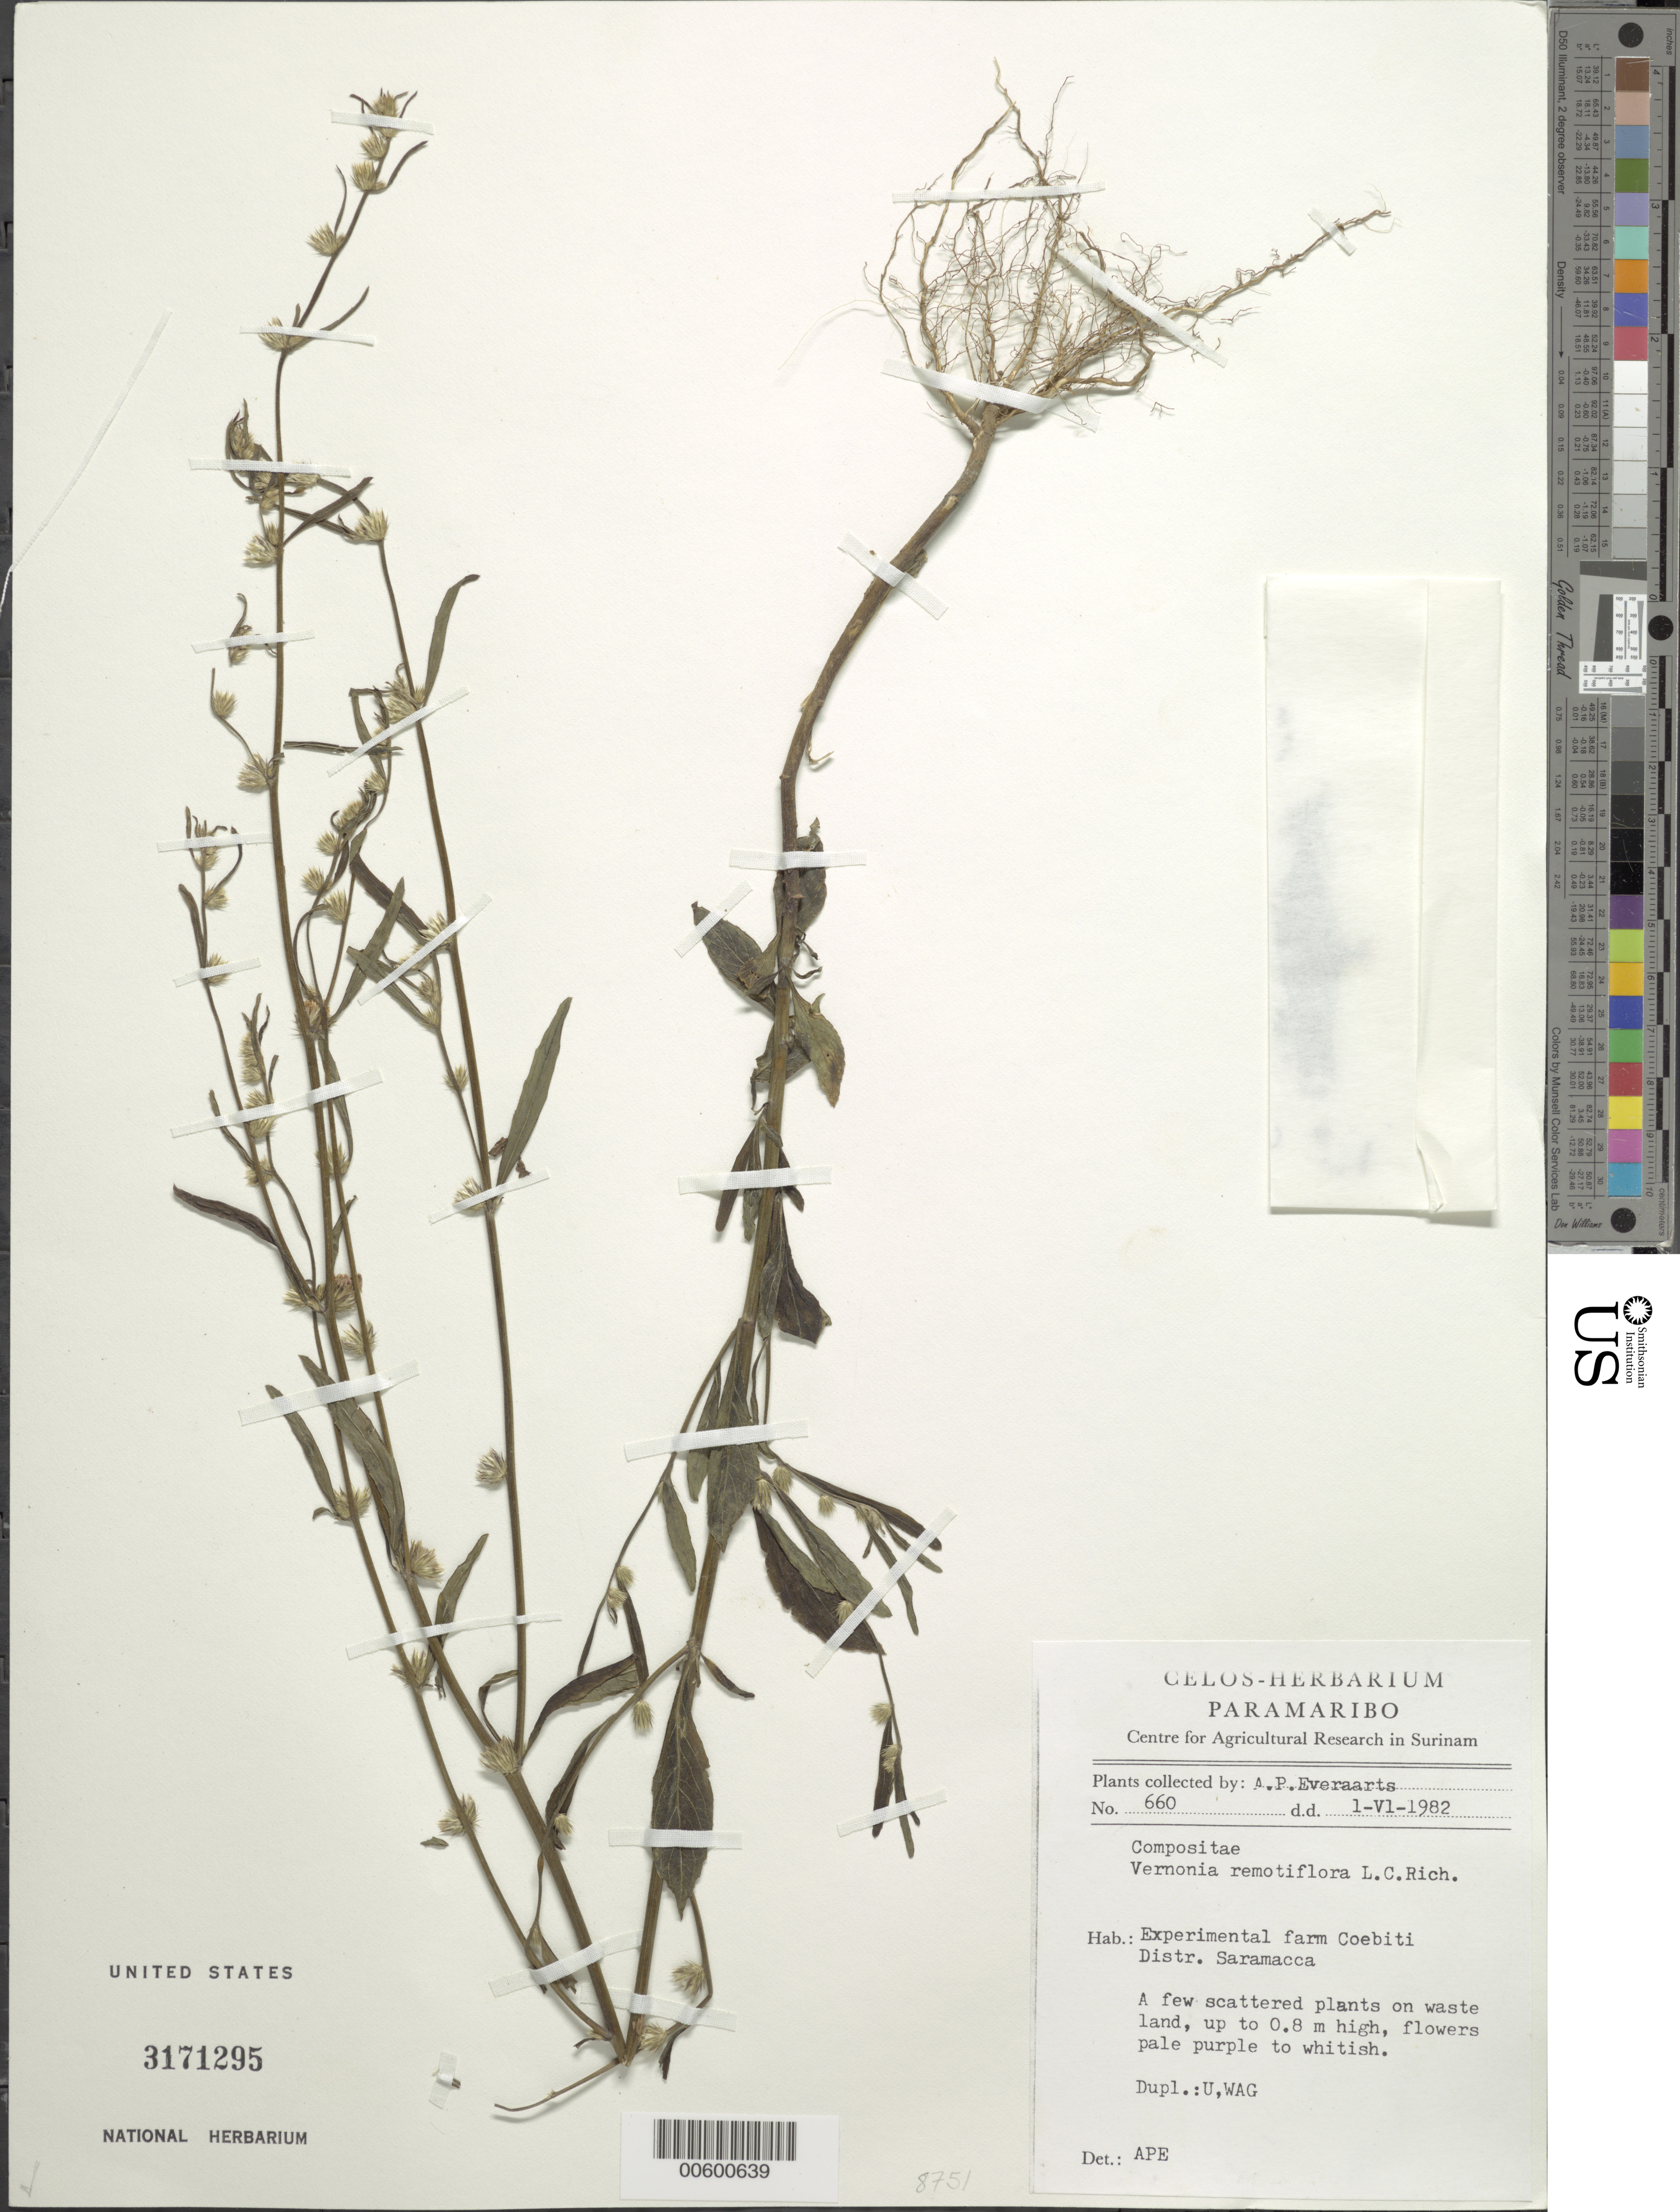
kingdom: Plantae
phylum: Tracheophyta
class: Magnoliopsida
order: Asterales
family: Asteraceae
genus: Lepidaploa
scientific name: Lepidaploa remotiflora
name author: (Rich.) H. Rob.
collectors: A. Everaarts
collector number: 660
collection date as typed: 1-Jun-82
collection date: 1982-06-01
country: Suriname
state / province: Saramacca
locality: Coebiti Experimental Farm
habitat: A few scattered plants on waste land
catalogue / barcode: US 3171295